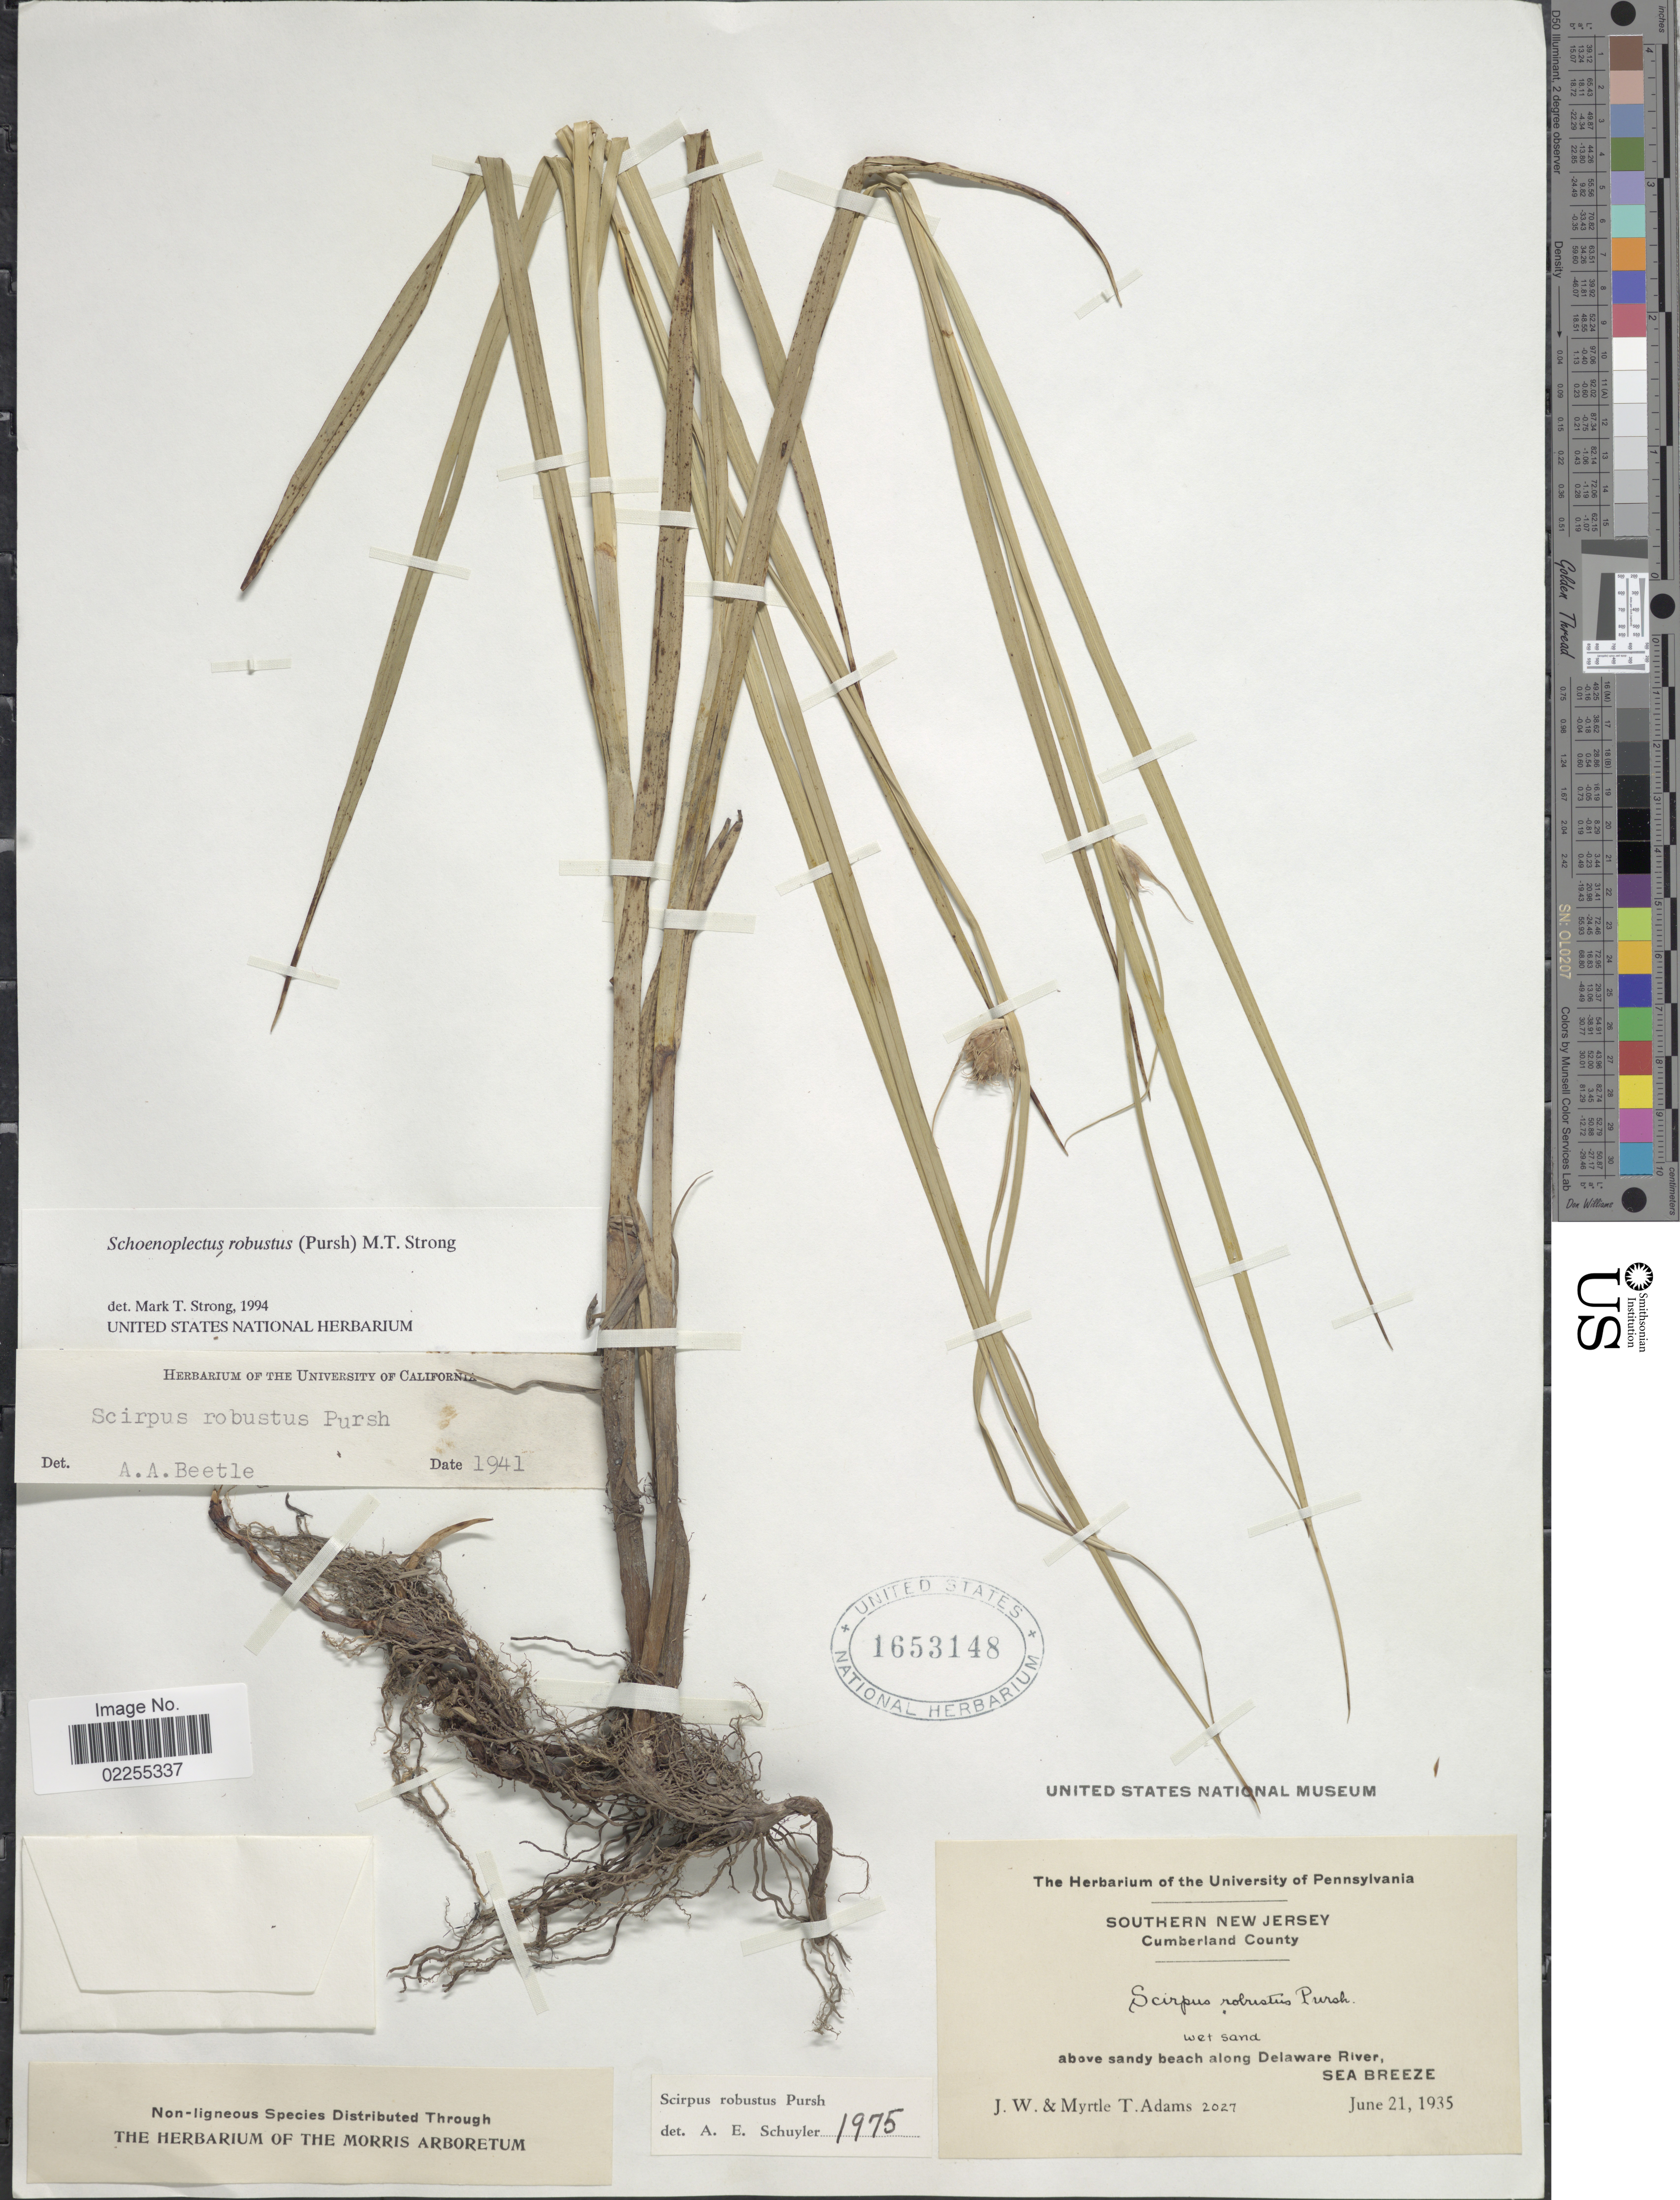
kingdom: Plantae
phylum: Tracheophyta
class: Liliopsida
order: Poales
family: Cyperaceae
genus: Bolboschoenus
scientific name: Bolboschoenus robustus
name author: (Pursh) Soják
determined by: Strong, M. T., (US), Smithsonian Institution - National Museum of Natural History (UNITED STATES)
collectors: J. Adams & M. T. Adams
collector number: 2027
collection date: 1935-06-21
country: United States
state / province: New Jersey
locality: Southern New Jersey. Cumberland County. Above sandy beach along Delaware River, Sea Breeze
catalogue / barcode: US 1653148